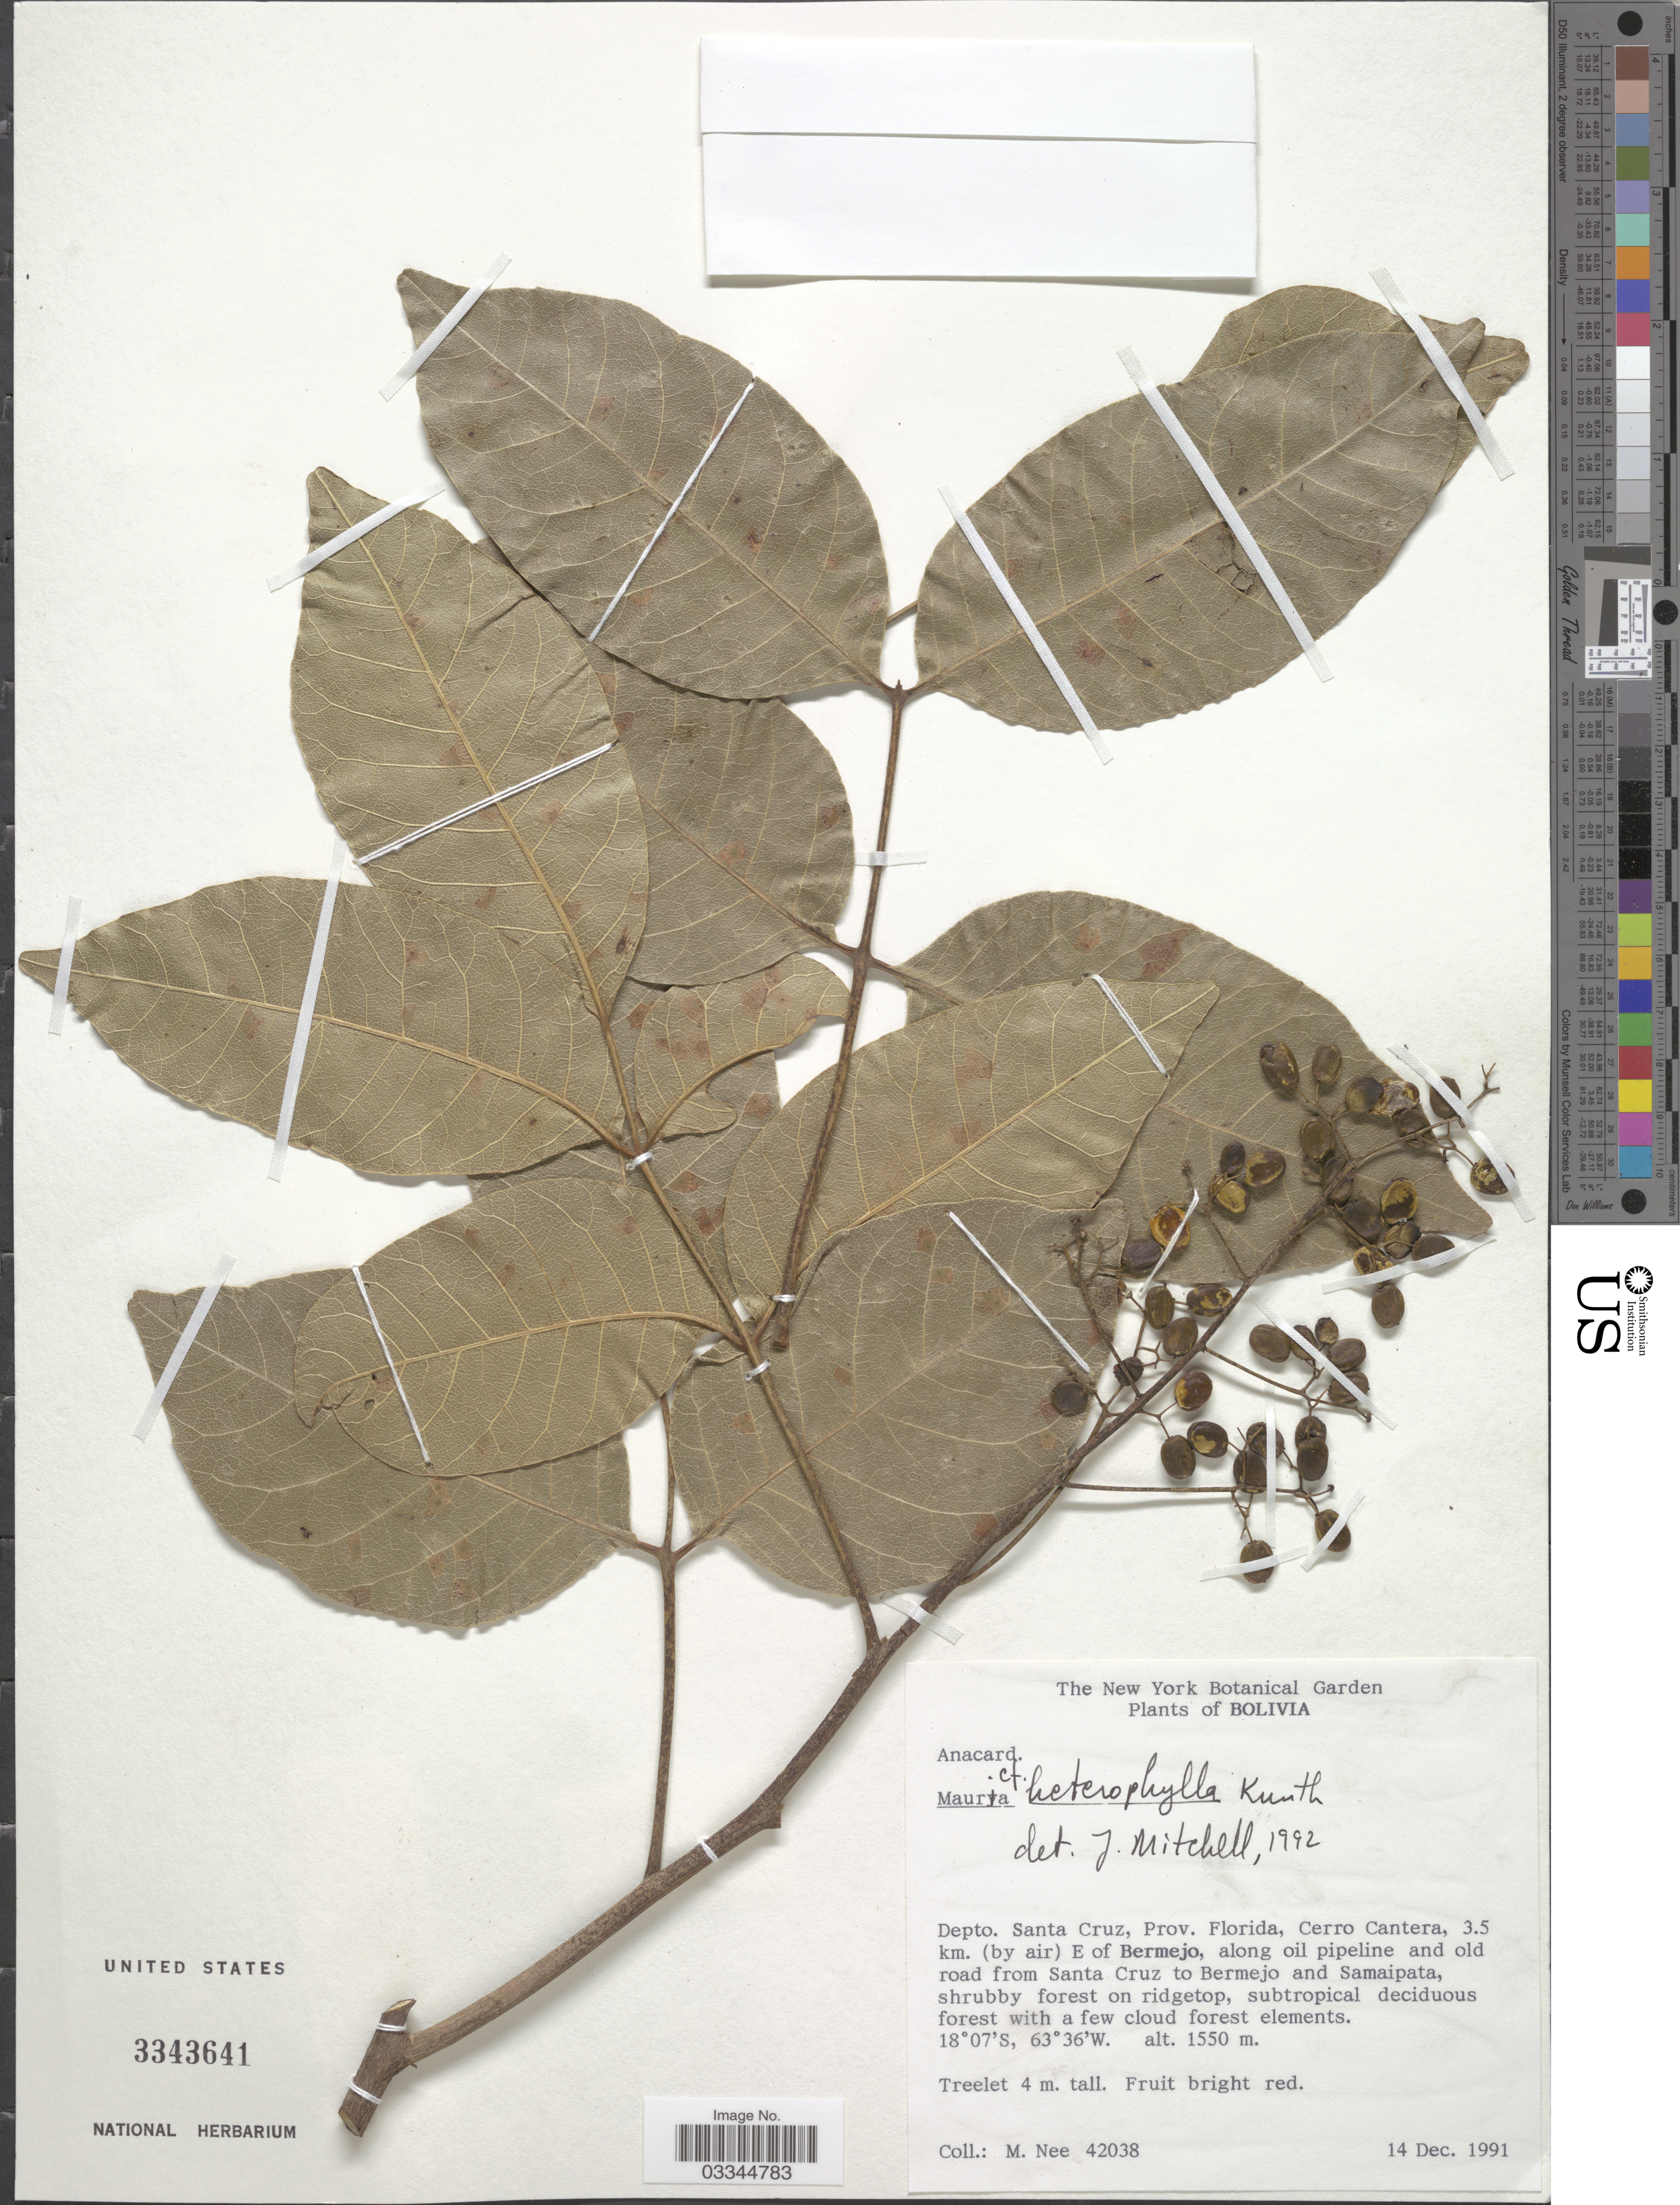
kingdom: Plantae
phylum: Tracheophyta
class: Magnoliopsida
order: Sapindales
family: Anacardiaceae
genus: Mauria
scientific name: Mauria heterophylla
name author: Kunth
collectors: M. Nee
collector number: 42038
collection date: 1991-12-14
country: Bolivia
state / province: Santa Cruz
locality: Depto. Santa Cruz, Prov. Florida, Cerro Cantera, 3.5 km. (by air) E of Bermejo, along oil pipeline and old road from Santa Cruz to Bermejo and Samaipata.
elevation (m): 1550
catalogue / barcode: US 3343641